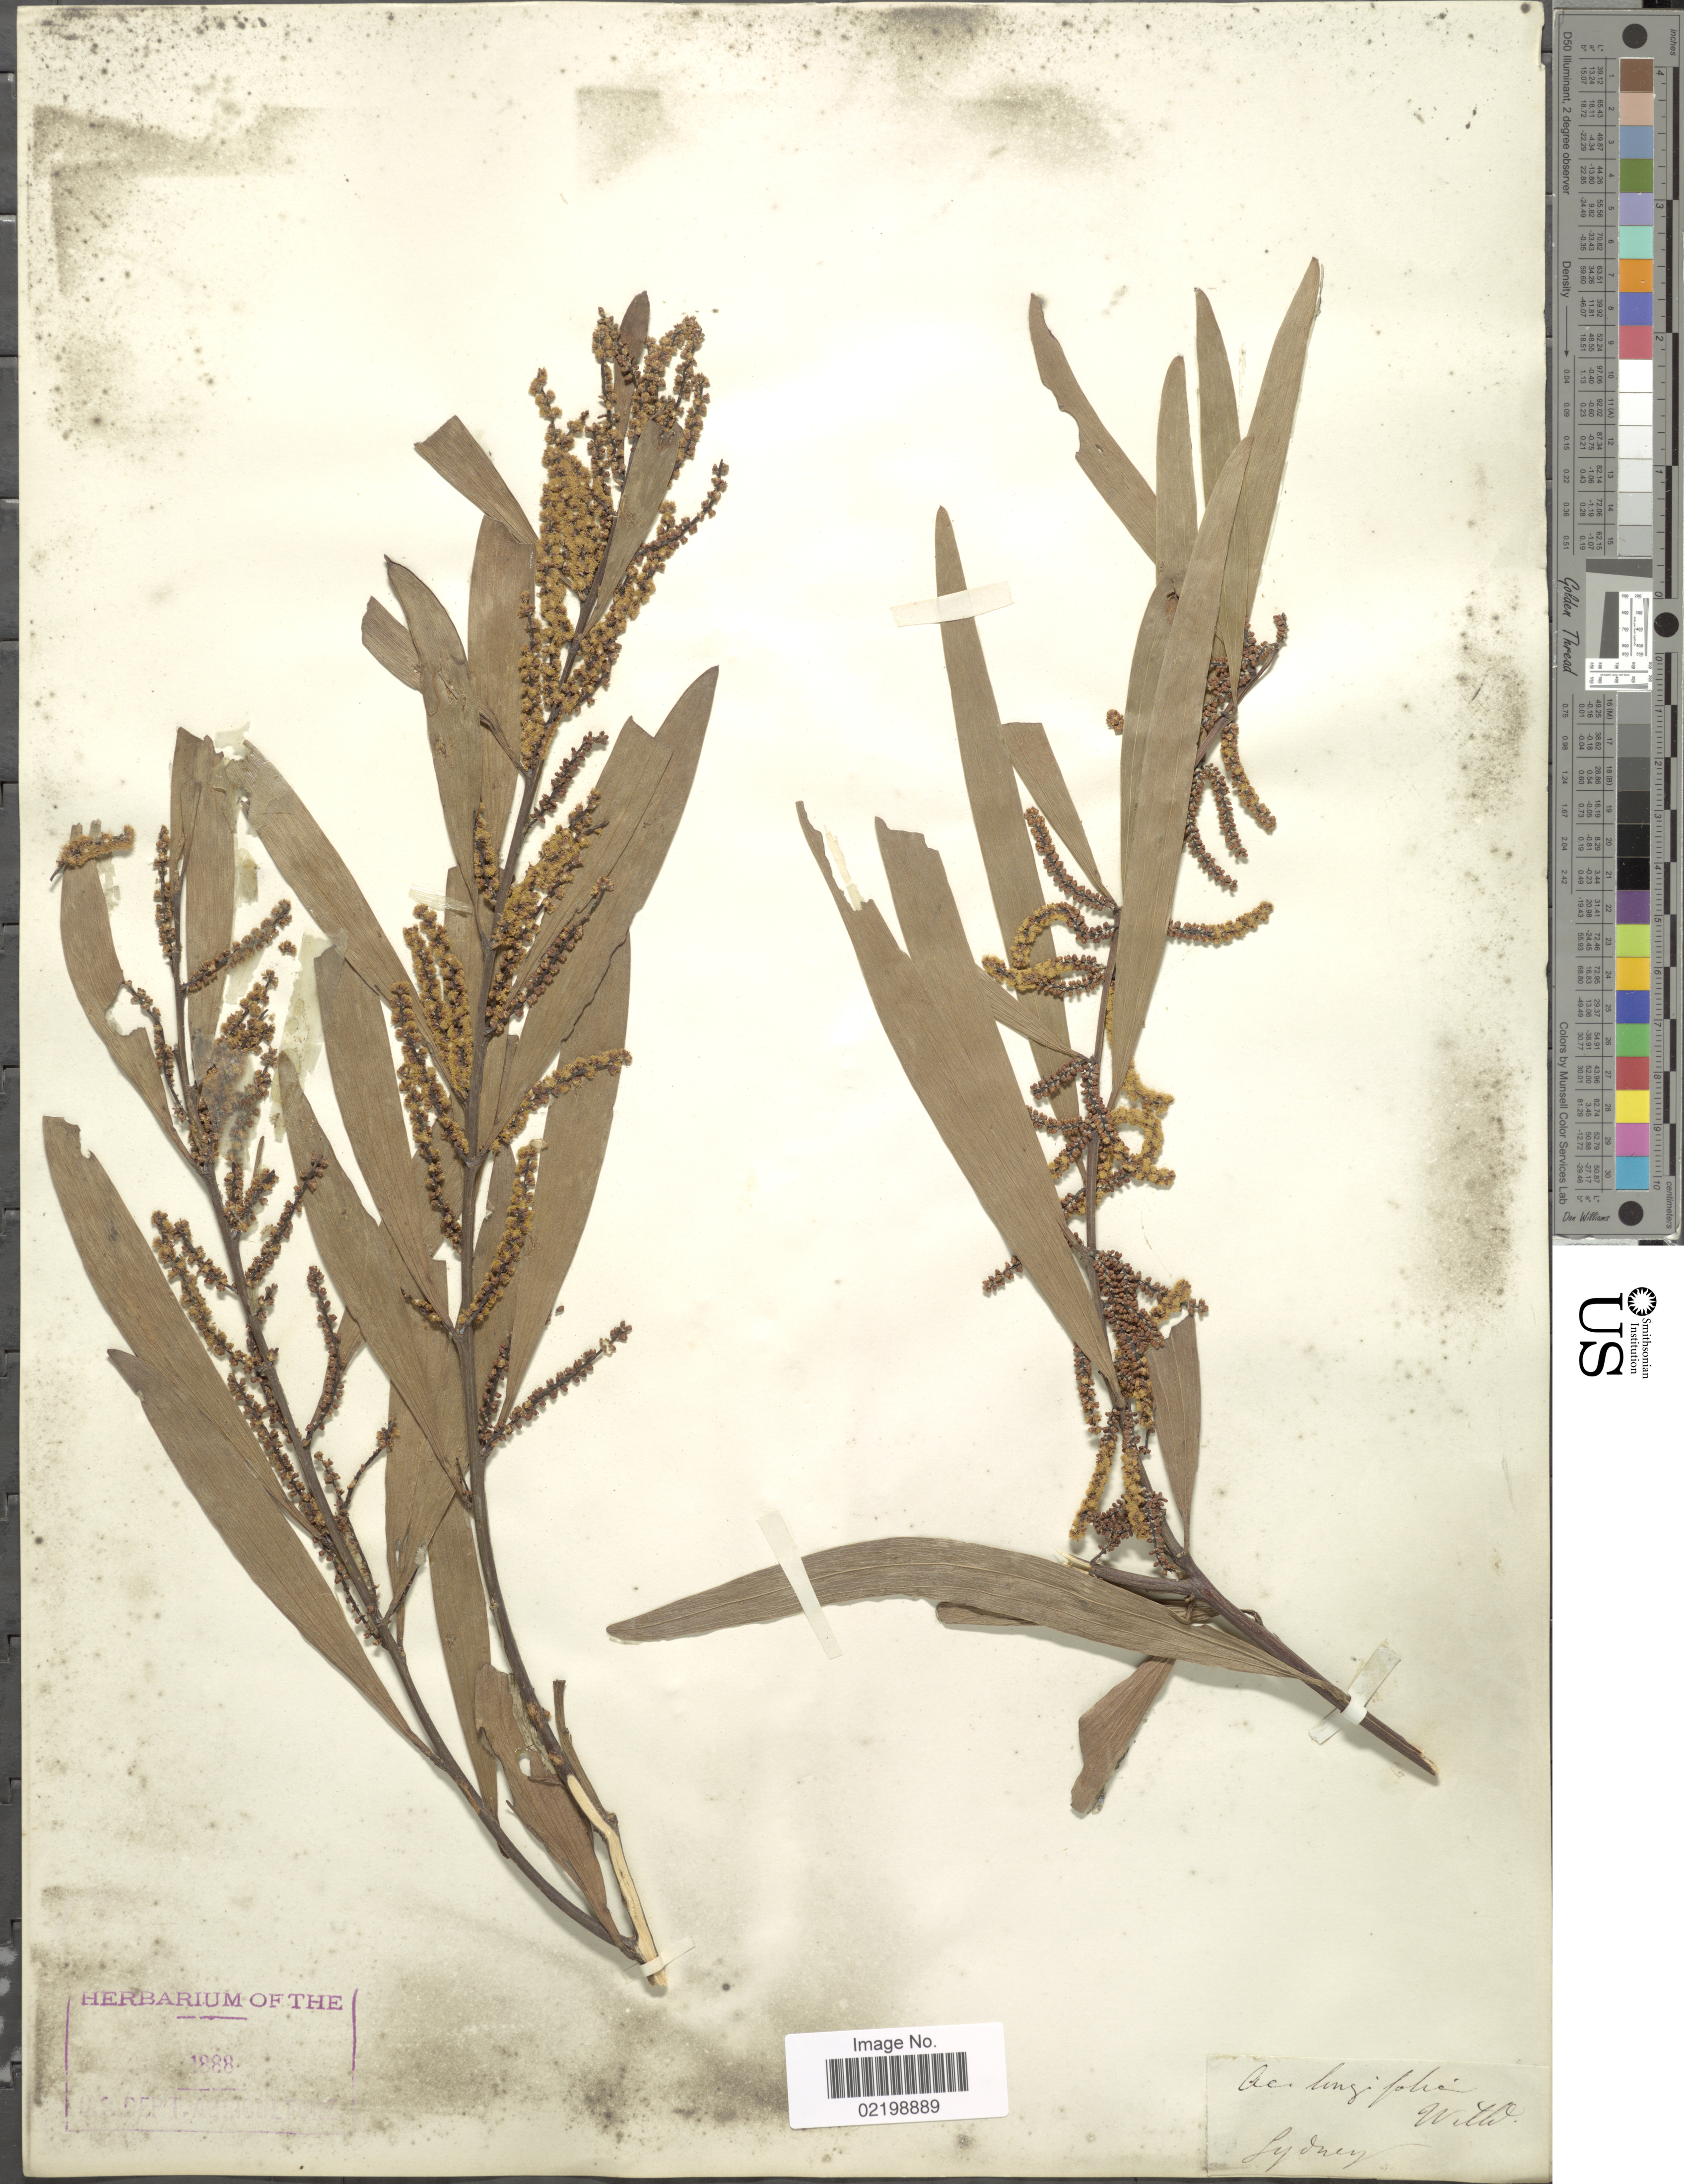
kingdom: Plantae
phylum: Tracheophyta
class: Magnoliopsida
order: Fabales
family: Fabaceae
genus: Acacia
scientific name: Acacia longifolia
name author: (Andrews) Willd.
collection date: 1888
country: Australia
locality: Sydney